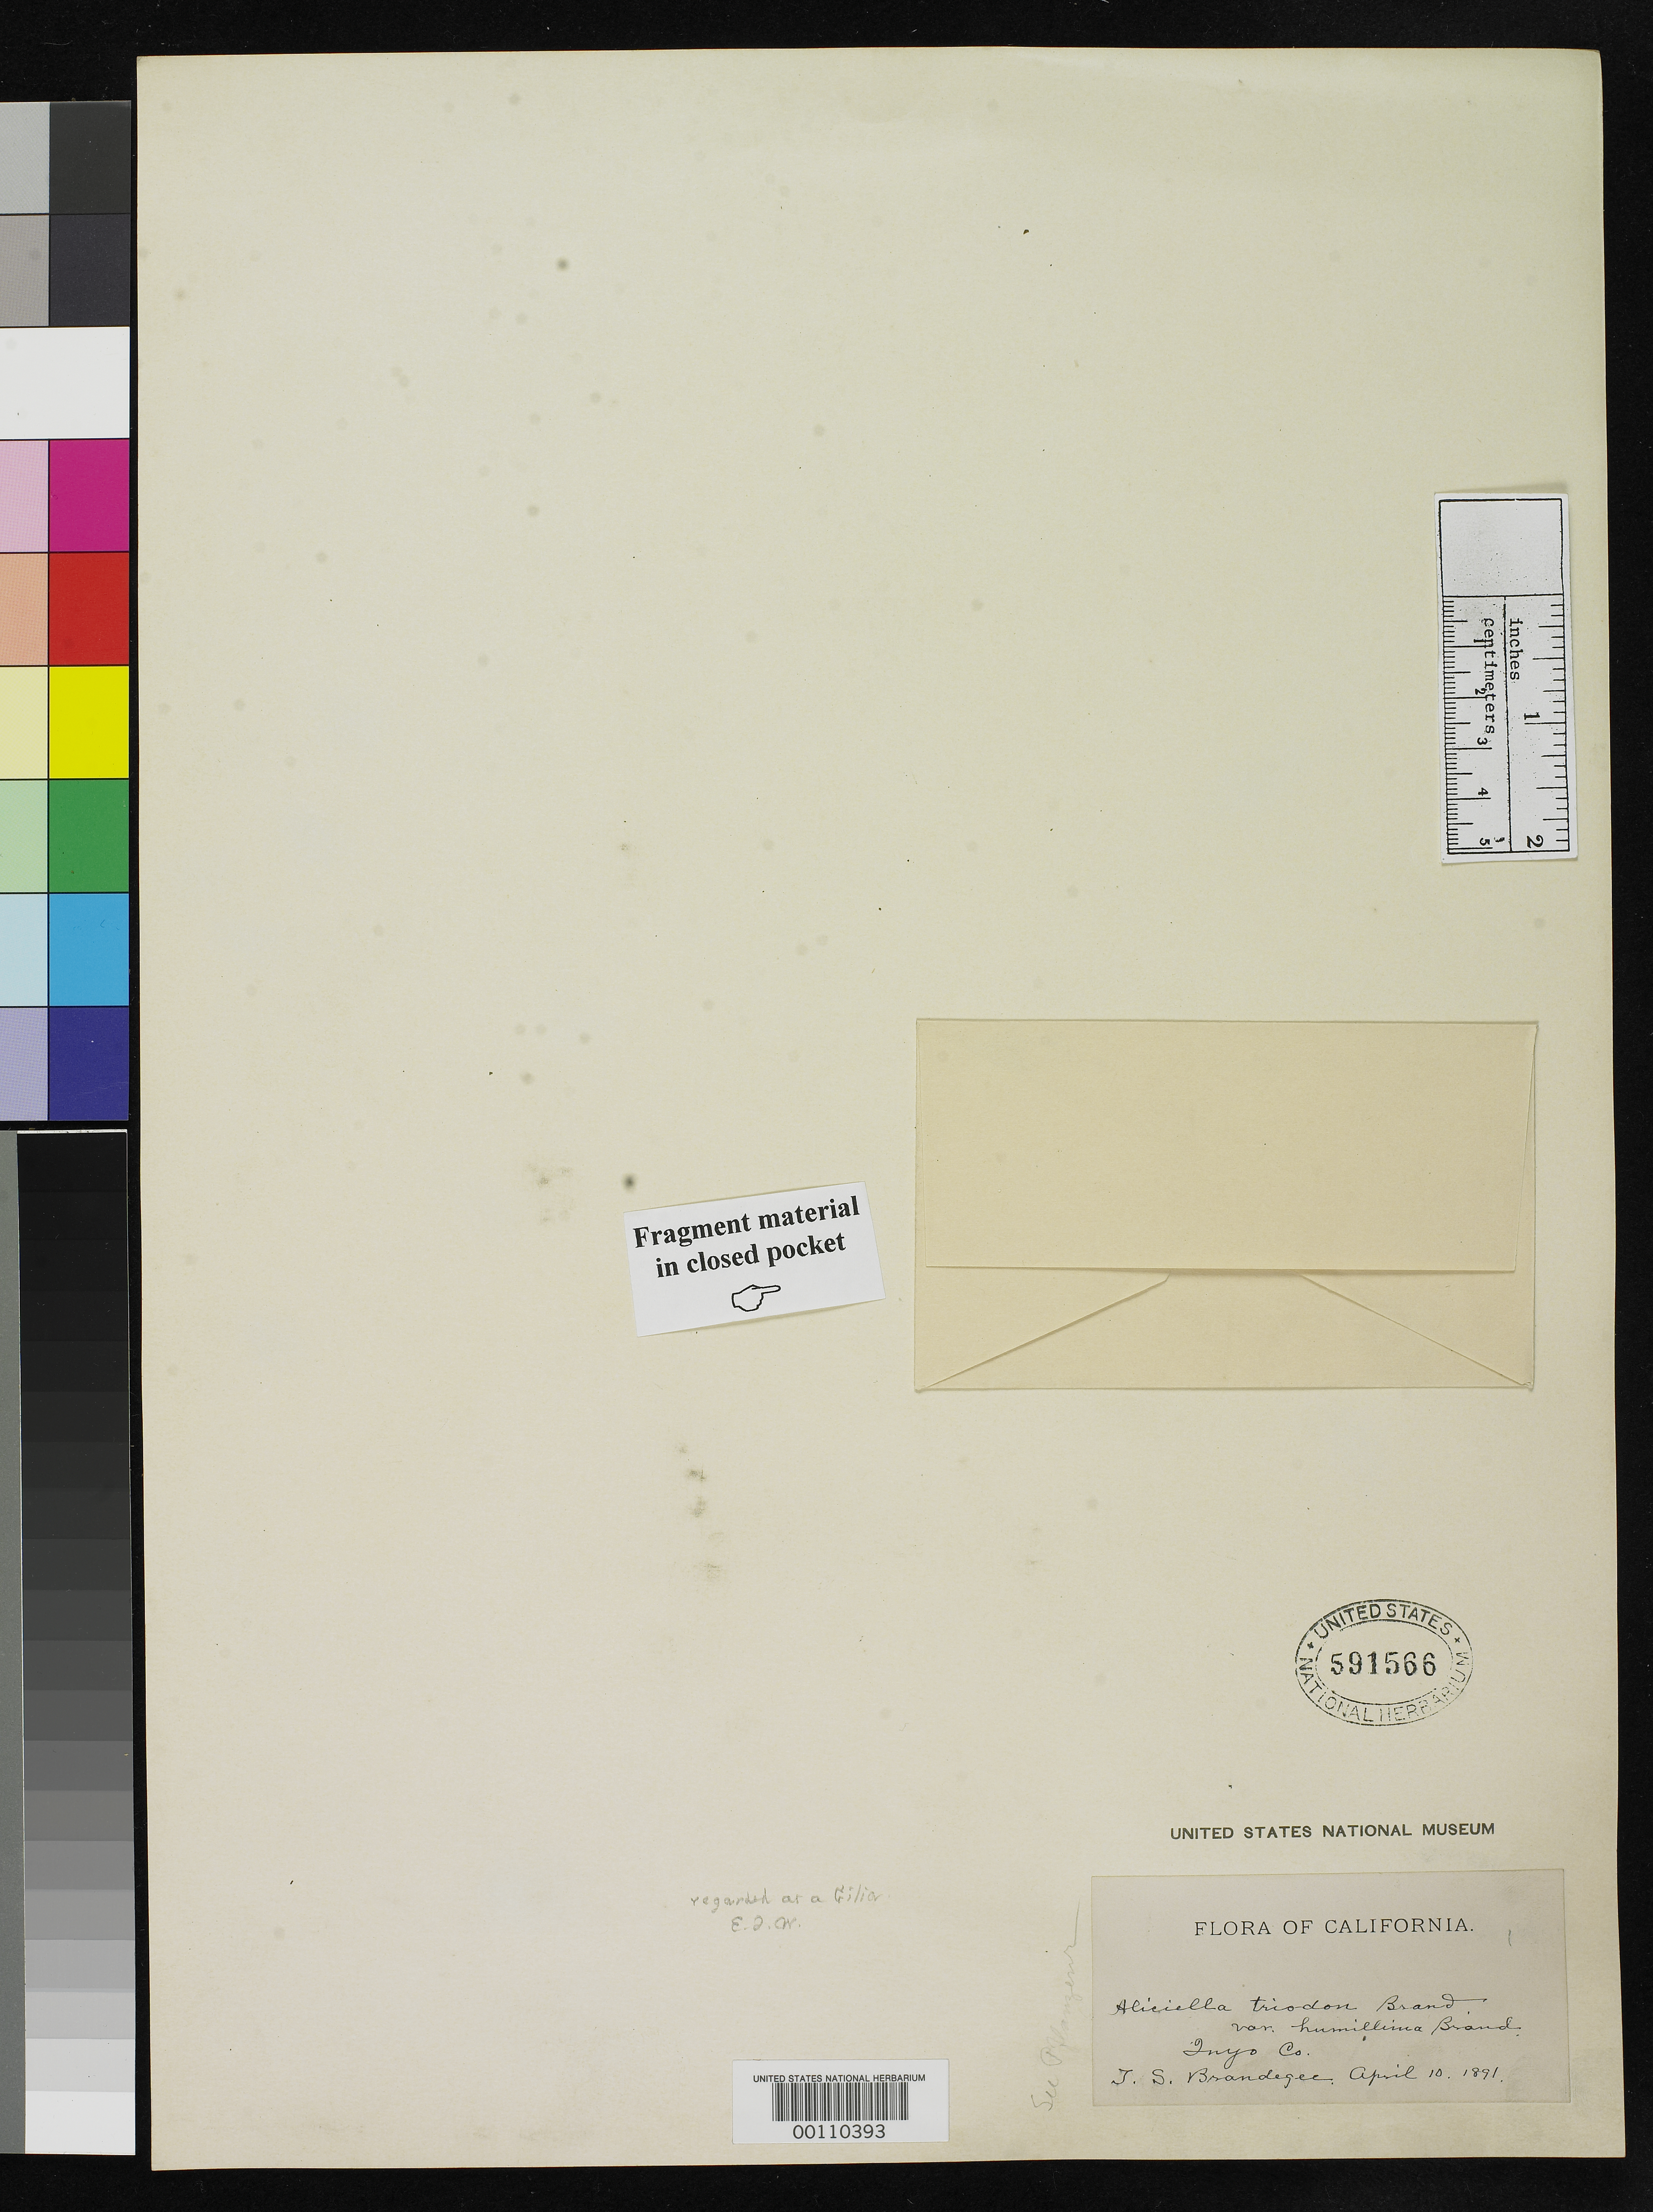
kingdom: Plantae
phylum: Tracheophyta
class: Magnoliopsida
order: Ericales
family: Polemoniaceae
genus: Aliciella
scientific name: Aliciella triodon var. humillima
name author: Brand in Engl.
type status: Isotype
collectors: T. S. Brandegee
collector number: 10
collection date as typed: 10 Apr 1891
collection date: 1891-04-10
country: United States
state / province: California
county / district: Inyo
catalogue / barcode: US 591566